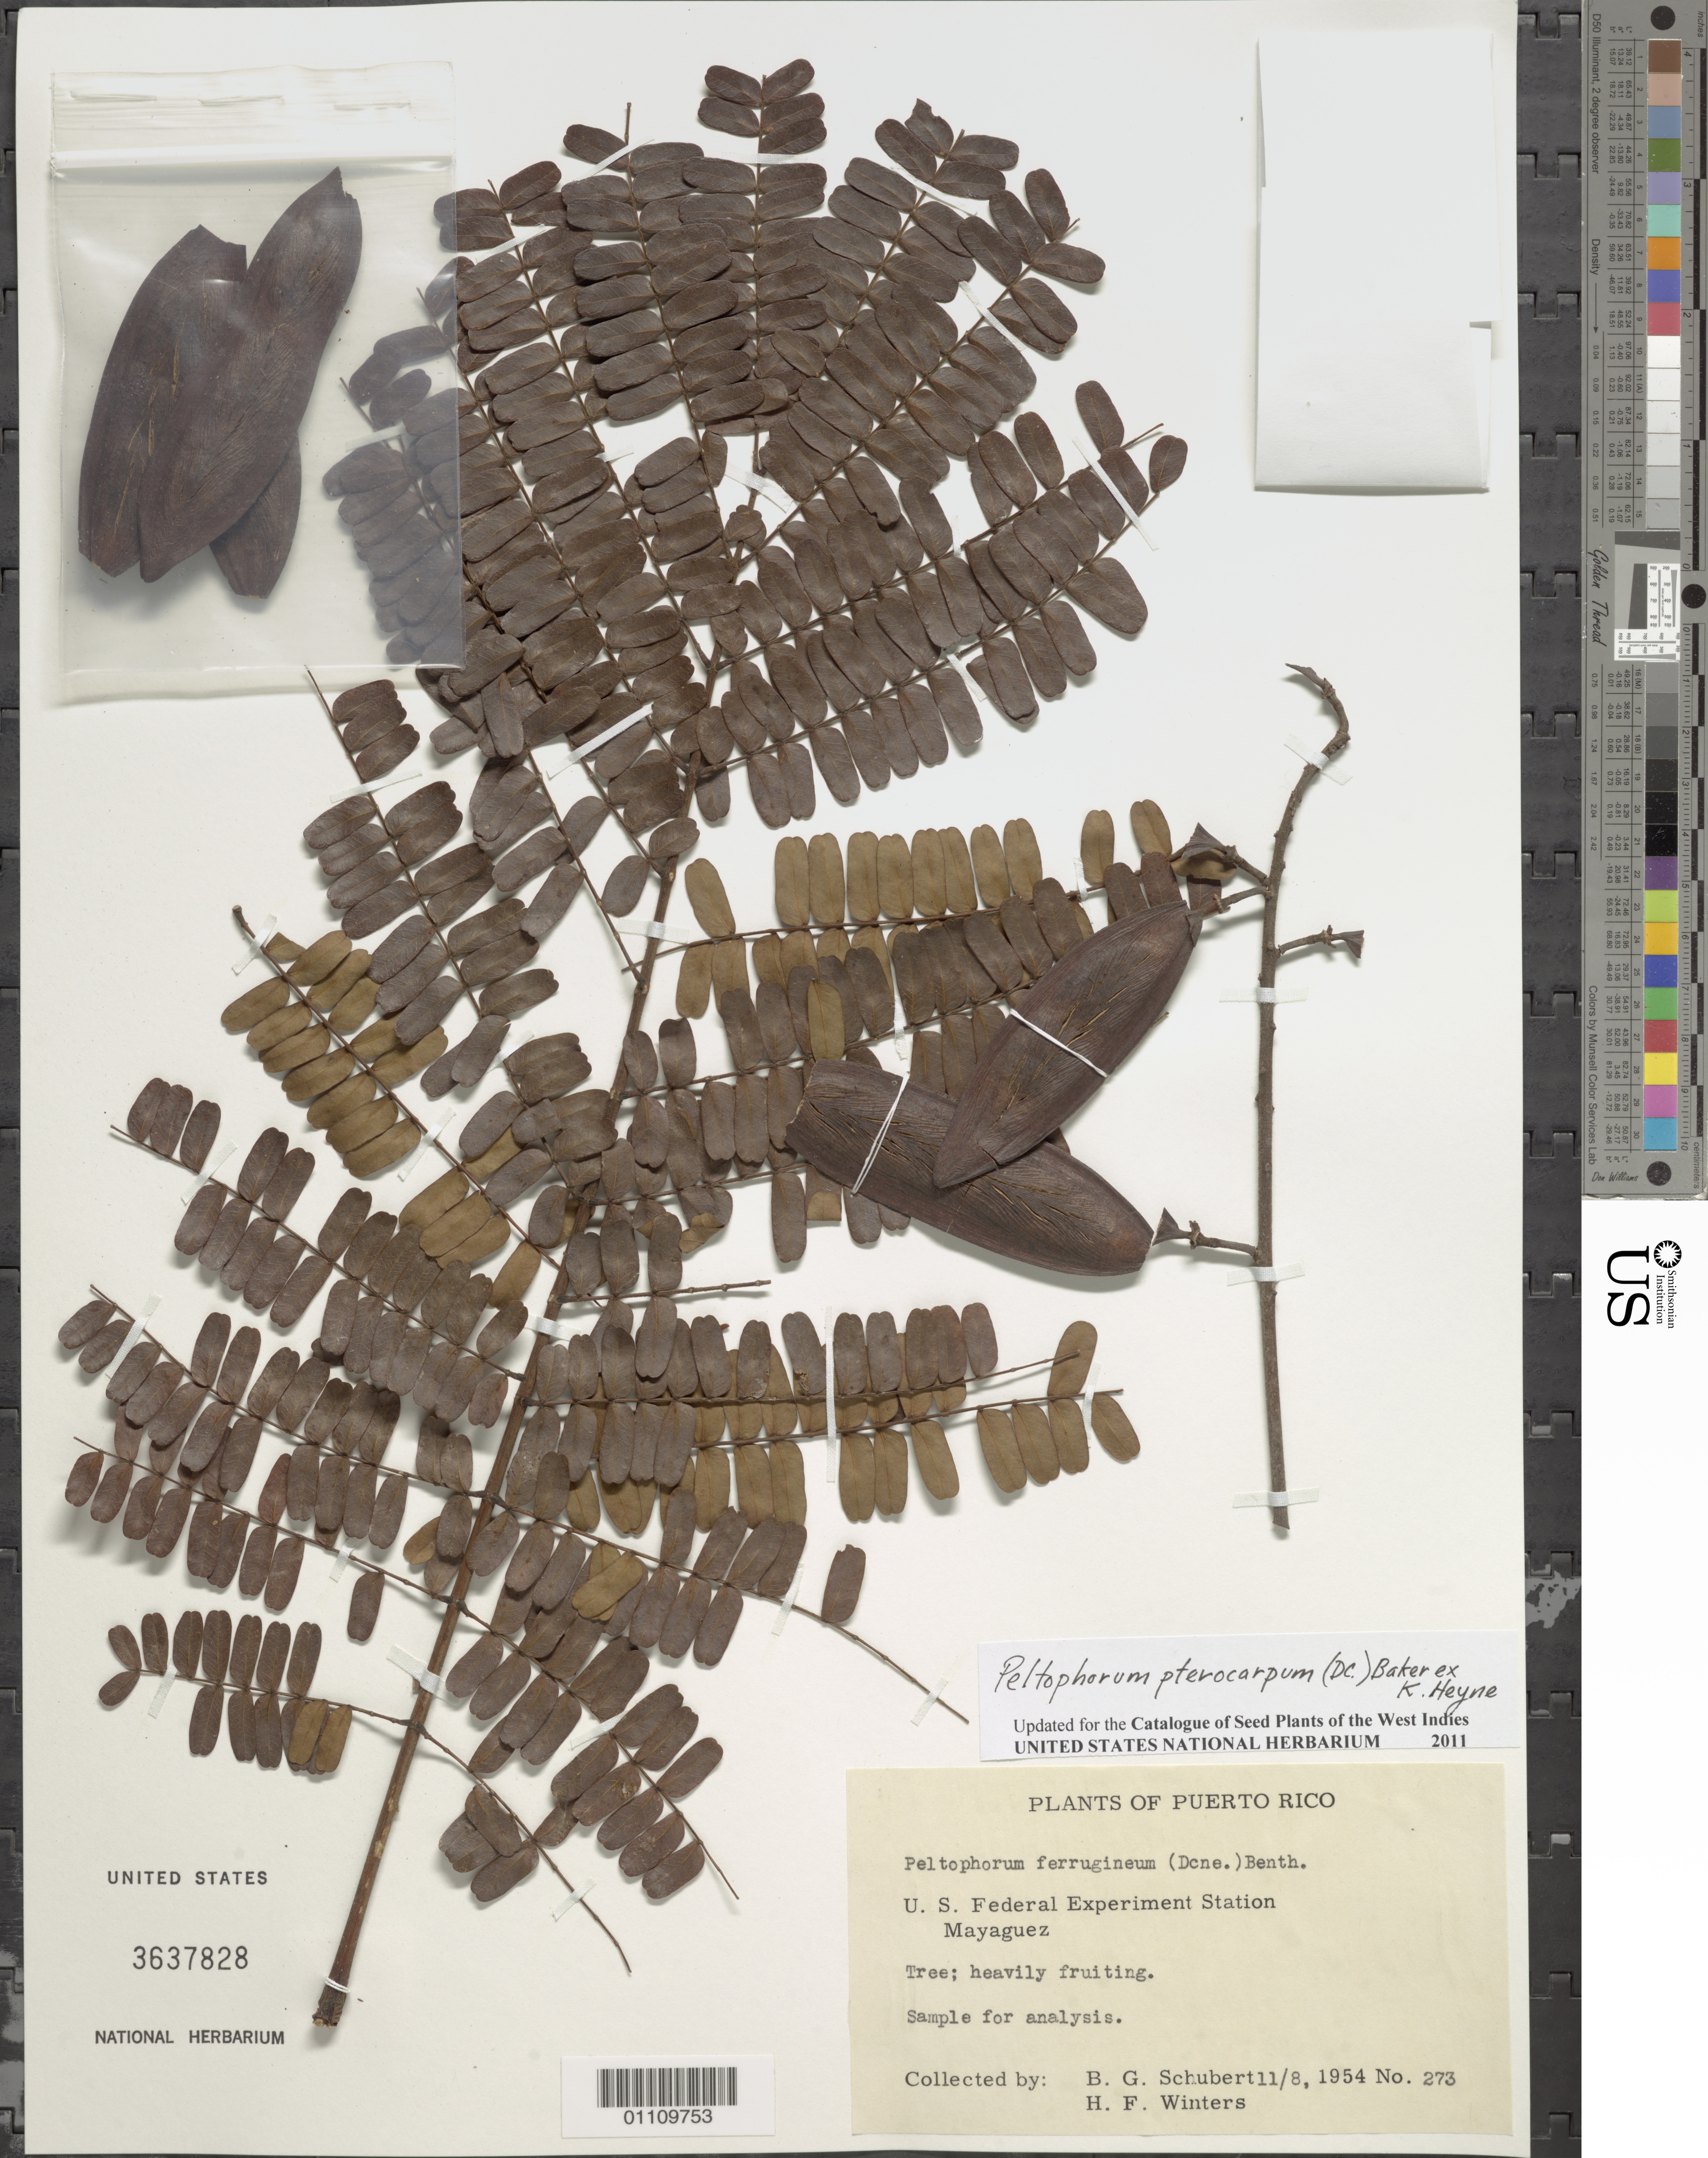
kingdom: Plantae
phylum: Tracheophyta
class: Magnoliopsida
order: Fabales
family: Fabaceae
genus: Peltophorum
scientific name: Peltophorum pterocarpum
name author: (DC.) Backer ex K. Heyne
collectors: B. Schubert & H. Winters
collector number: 273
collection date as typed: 08 Nov 1954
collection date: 1954-11-08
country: Puerto Rico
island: Puerto Rico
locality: Mayaguez, U.S. Federal Experimental Station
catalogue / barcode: US 3637828